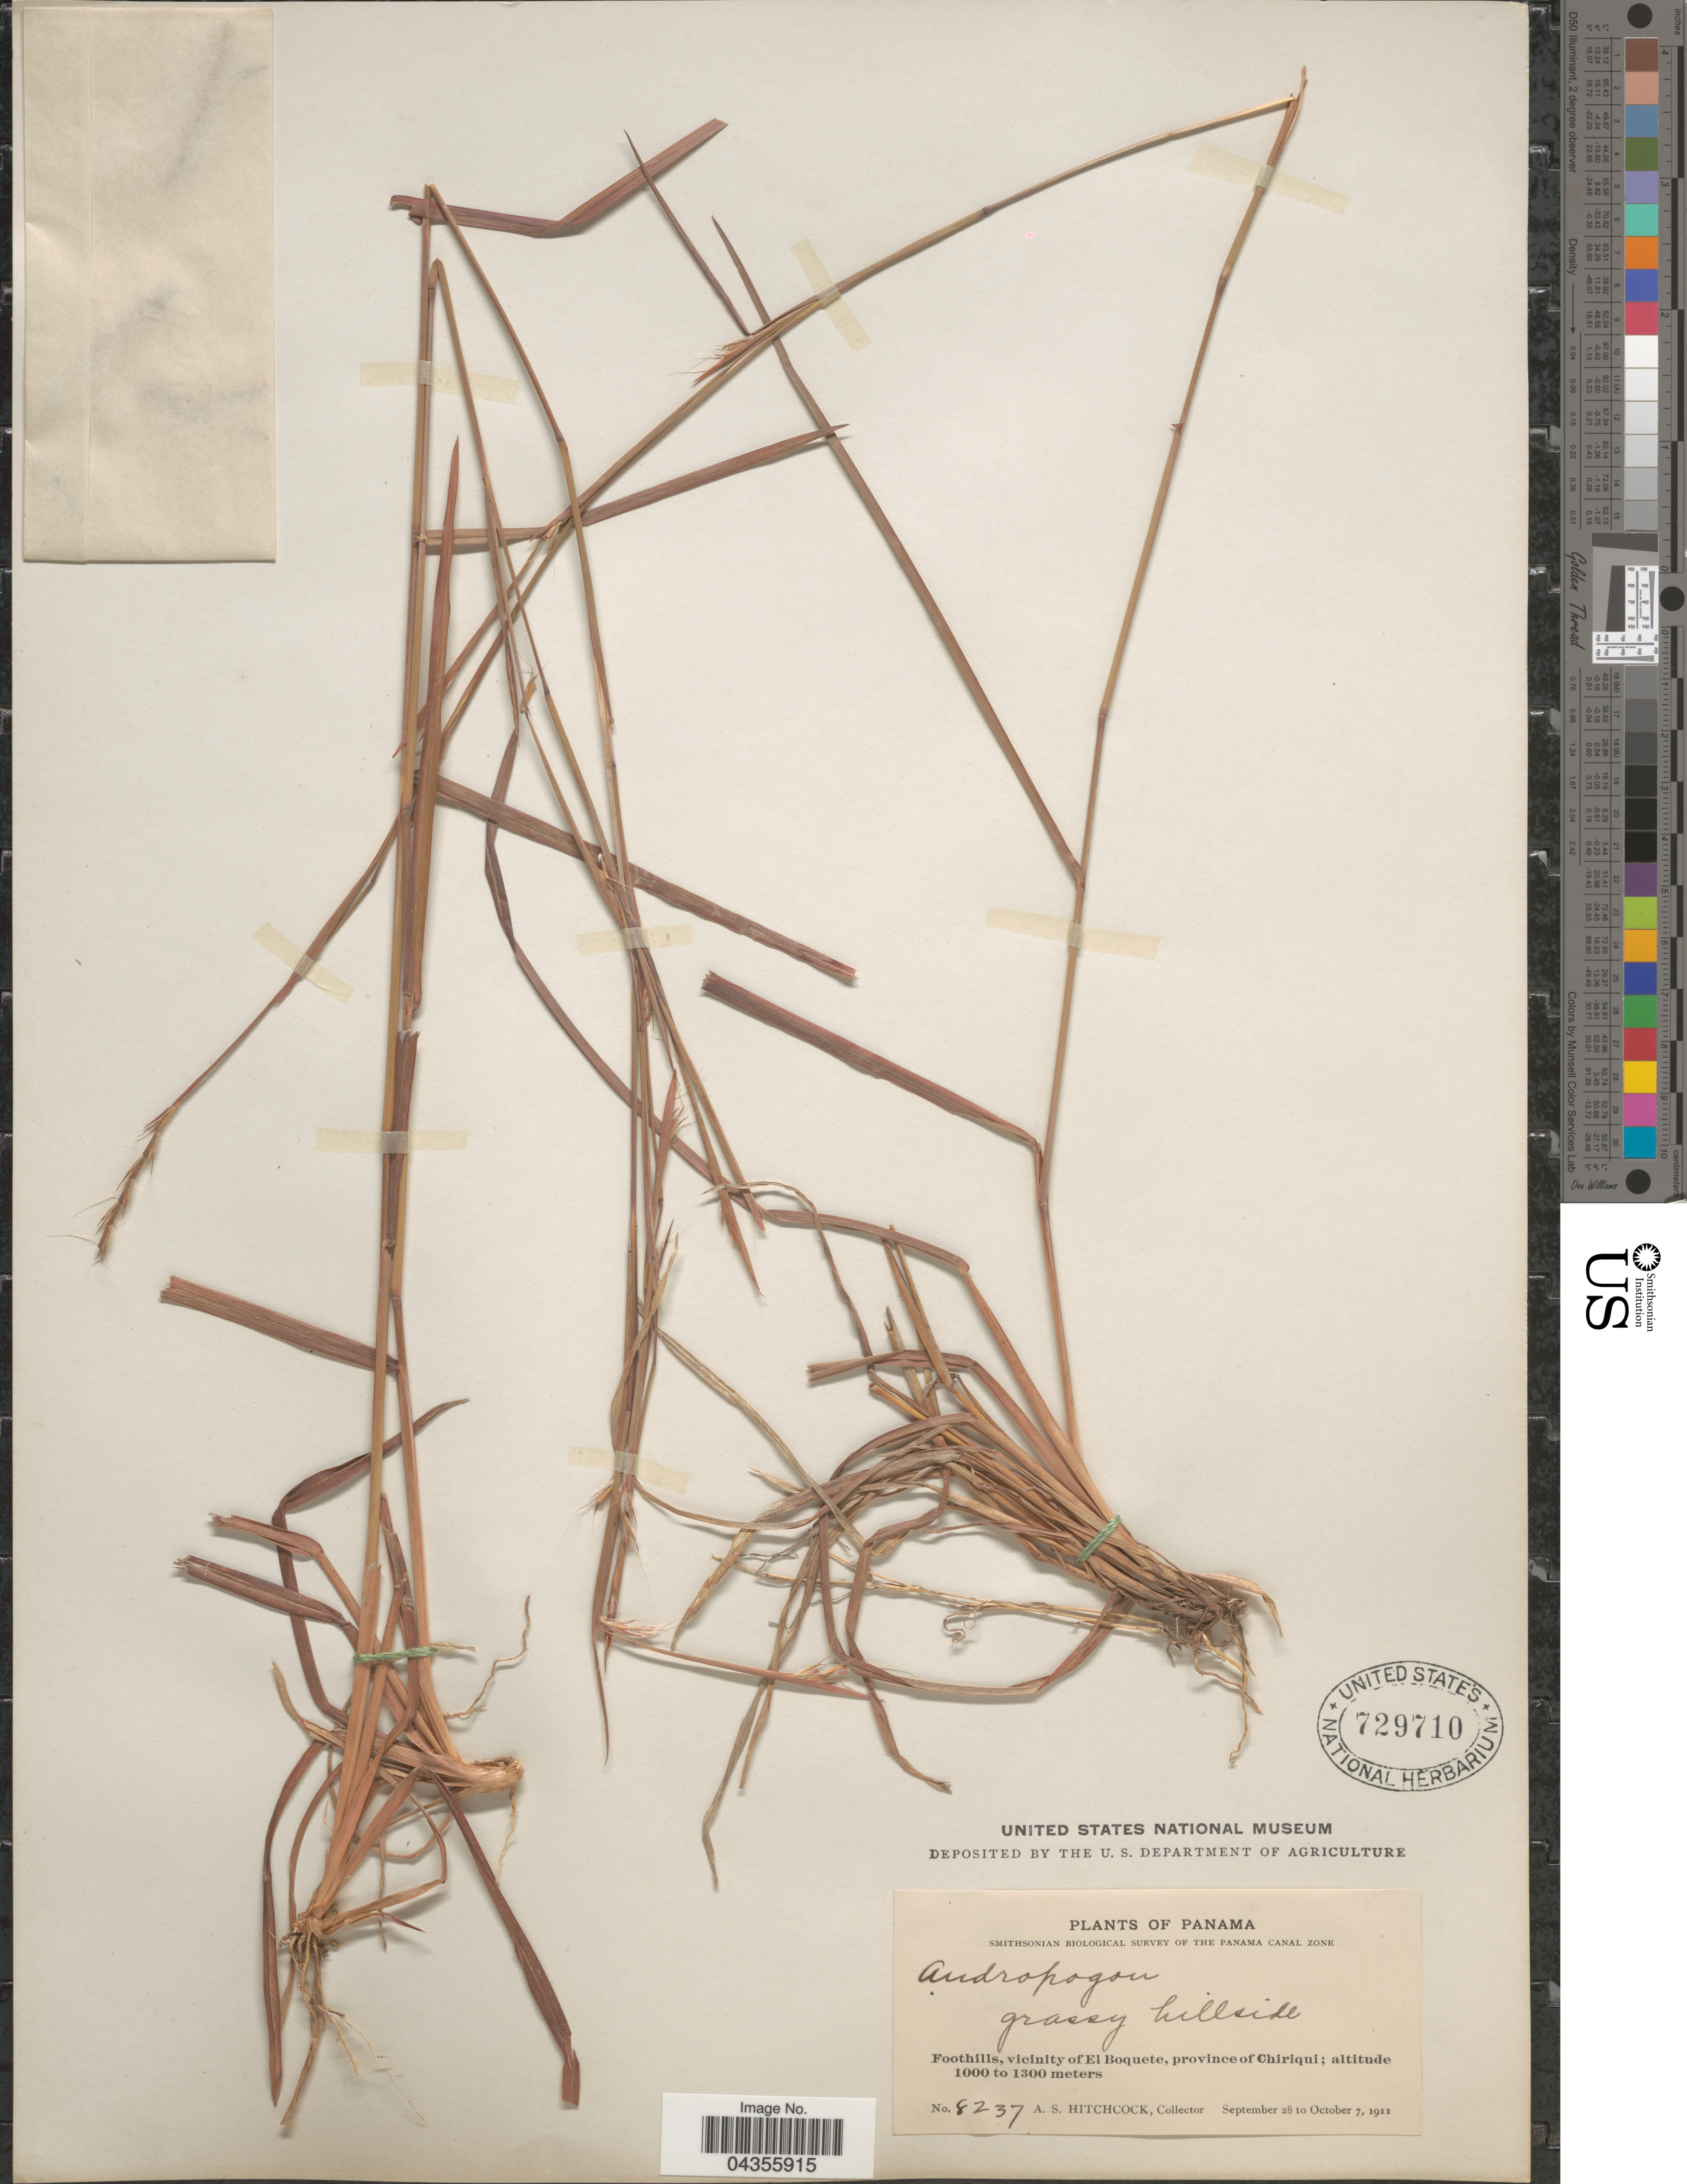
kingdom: Plantae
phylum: Tracheophyta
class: Liliopsida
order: Poales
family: Poaceae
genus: Schizachyrium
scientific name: Schizachyrium sanguineum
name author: (Retz.) Alston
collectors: A. S. Hitchcock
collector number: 8237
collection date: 1911-09-28/1911-10-07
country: Panama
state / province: Chiriqui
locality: Smithsonian Biological Survey of the Panama Canal Zone. Foothills, vicinity of El Boquete.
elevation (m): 1000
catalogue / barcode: US 729710